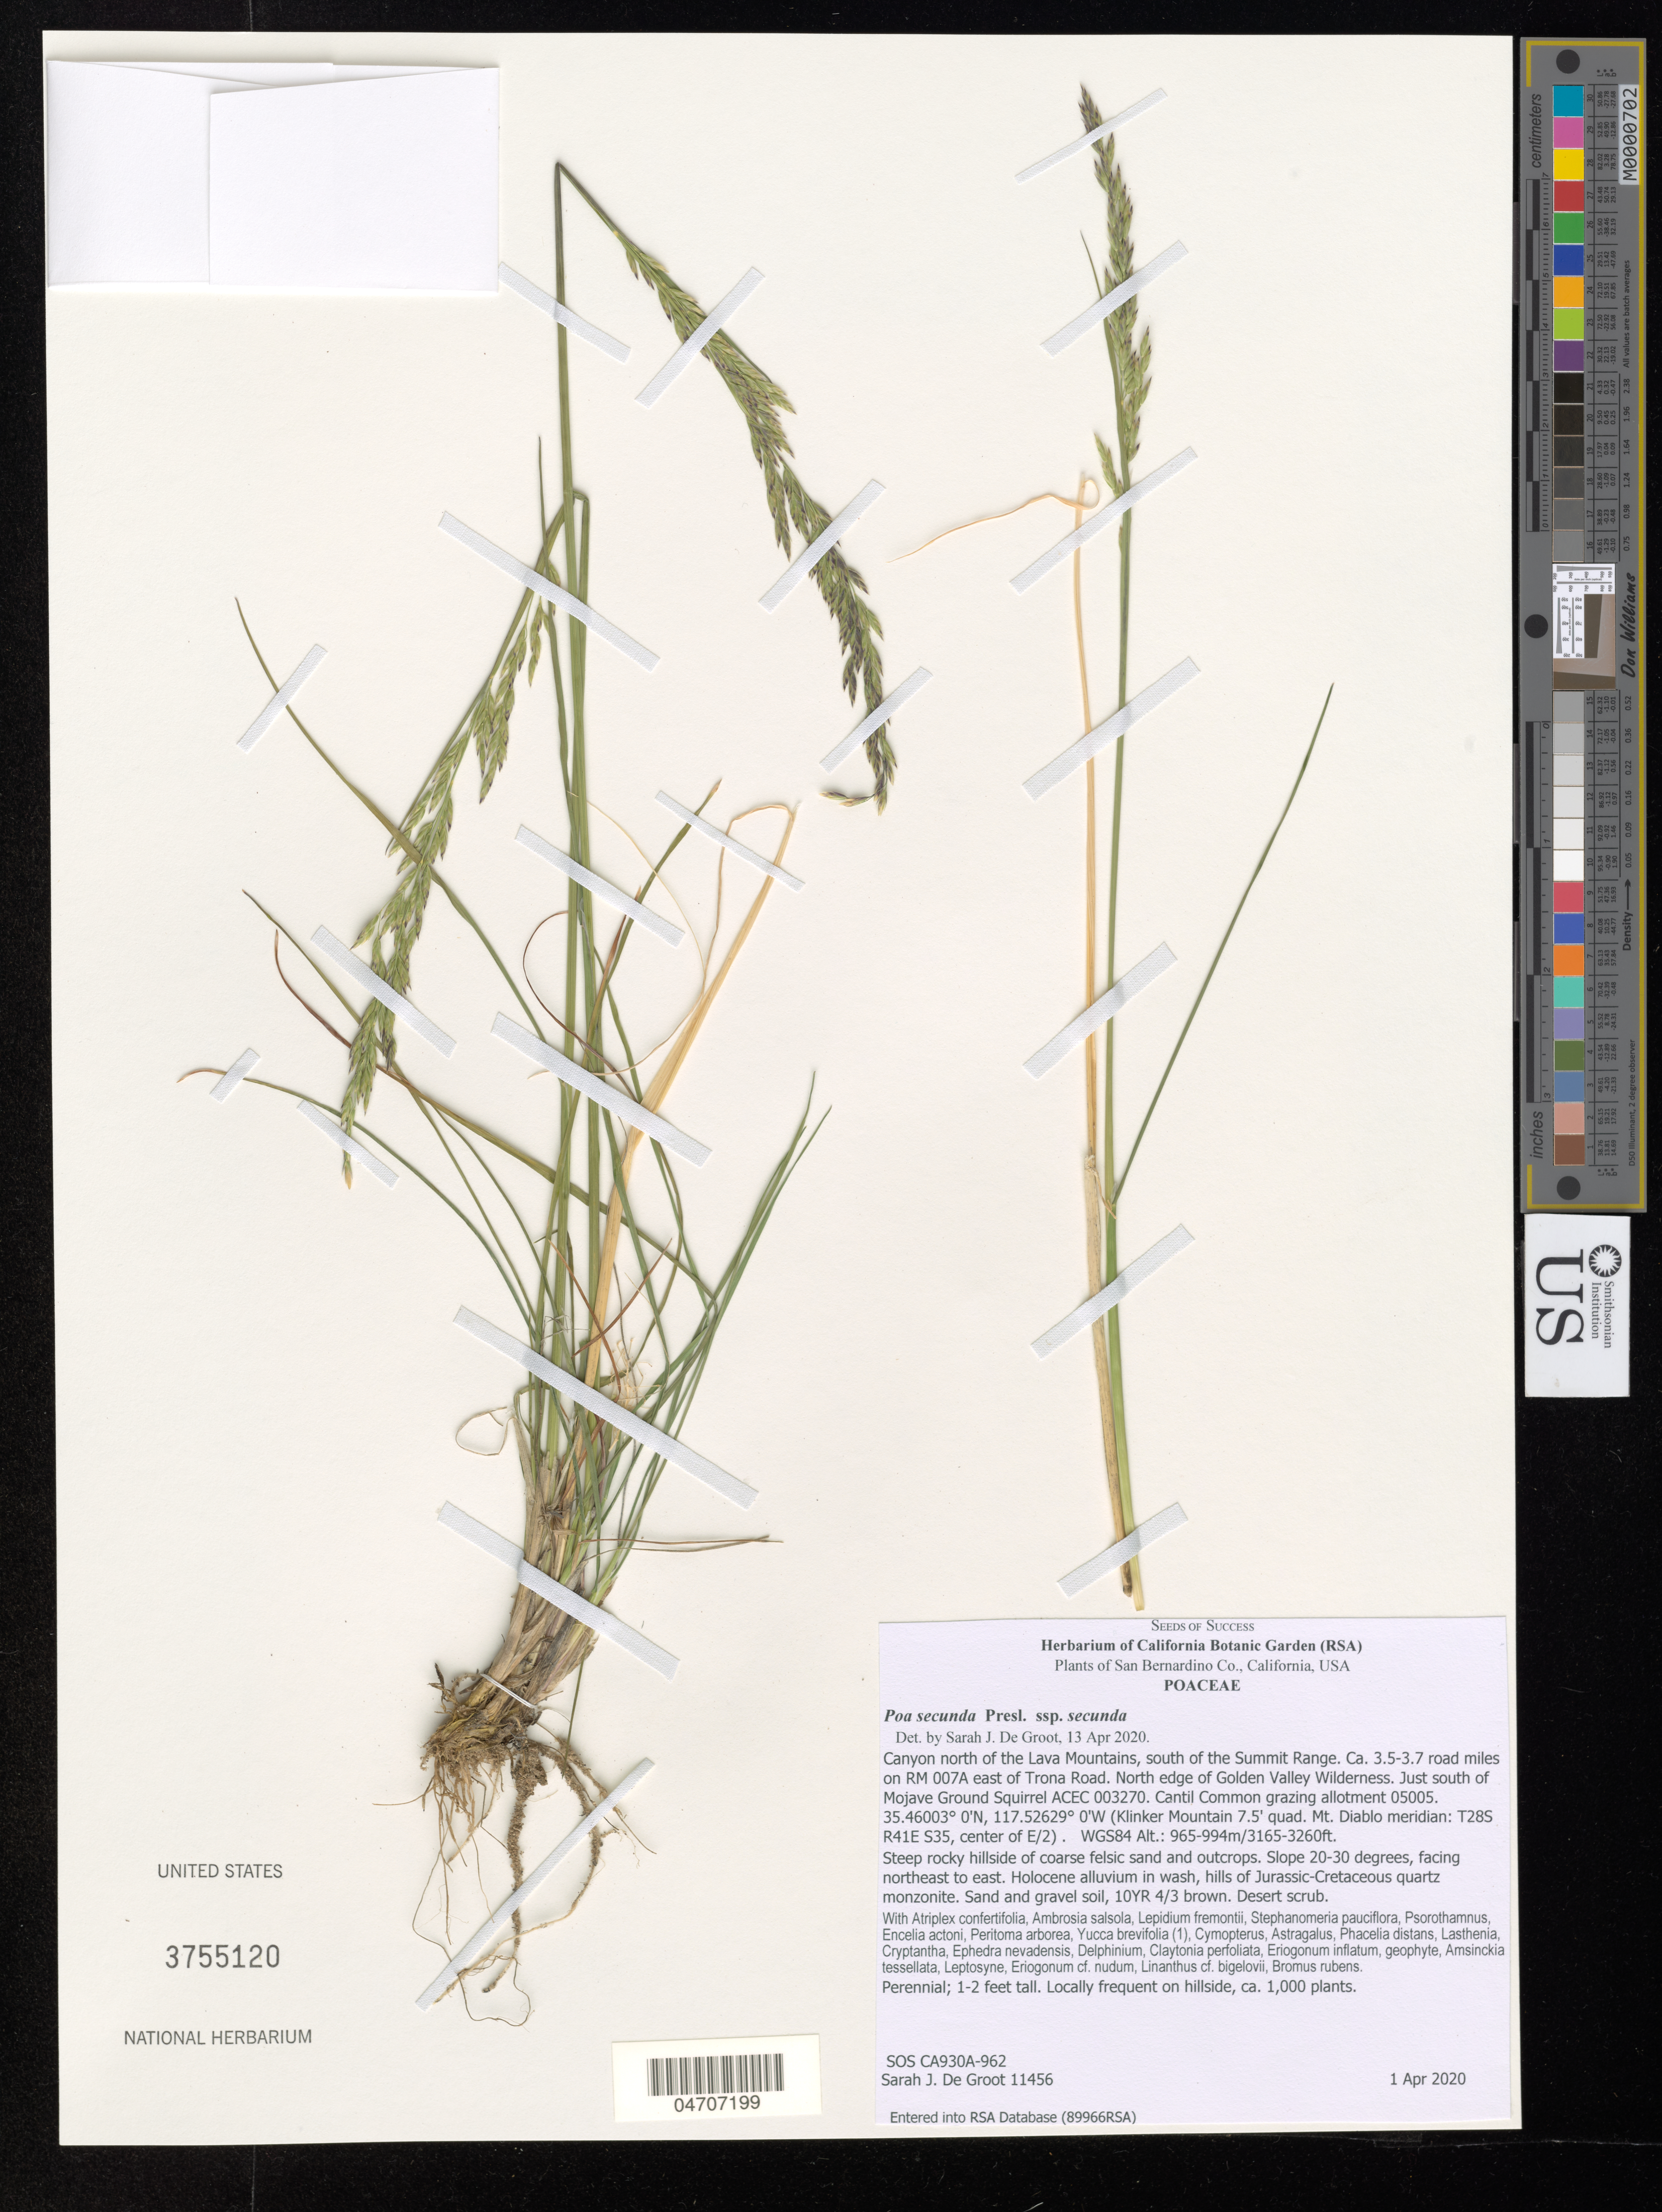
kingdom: Plantae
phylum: Tracheophyta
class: Liliopsida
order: Poales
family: Poaceae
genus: Poa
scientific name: Poa secunda subsp. secunda var. gracillima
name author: (Vasey) Soreng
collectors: S. De Groot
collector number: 11456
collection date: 2020-04-01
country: United States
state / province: California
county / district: San Bernardino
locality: San Bernardino Co. Canyon north of the Lava Mountains, south of the Summit Range. Ca. 3.5-3.7 road miles on RM 007A east of Trona Road. North edge of Golden Valley Wilderness. Just south of Mojave Ground Squirrel ACEC 003270. Cantil Common grazing allotment 05005. (Klinker Mountain 7.5' quad. Mt. Diablo meridian: T28S R41E S35, center of E/2). WGS84.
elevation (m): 965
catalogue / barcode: US 3755120